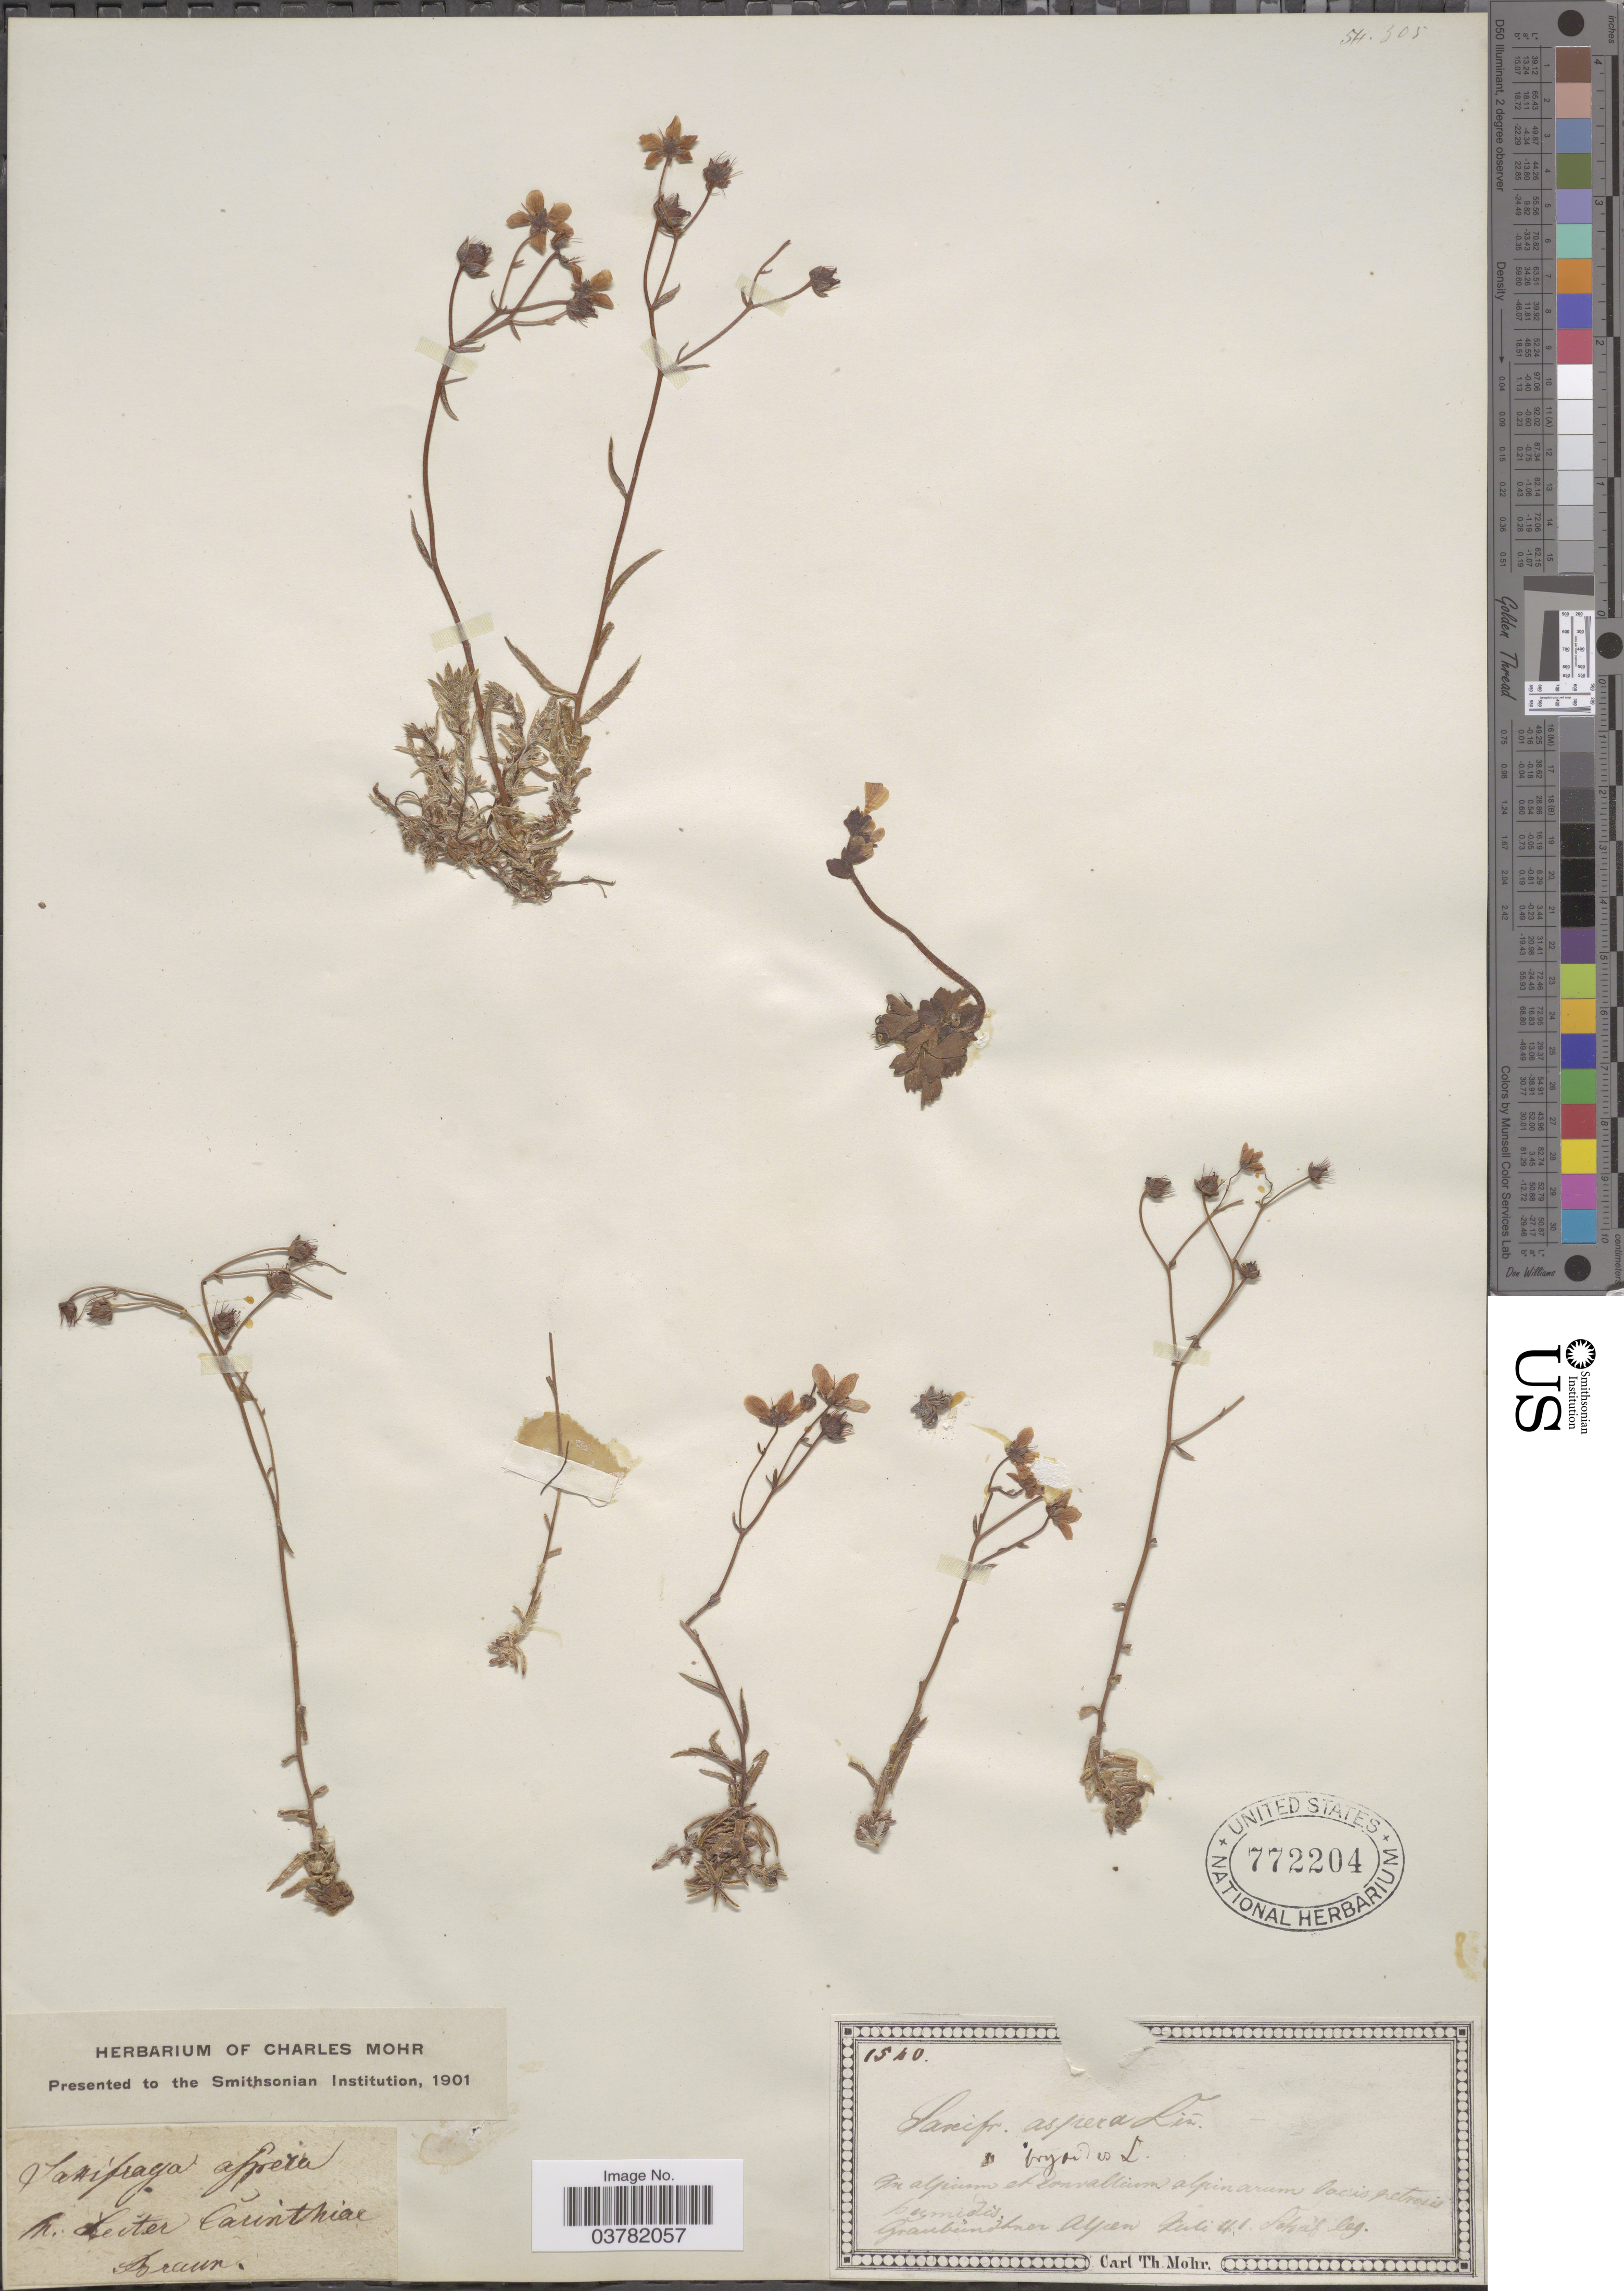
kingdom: Plantae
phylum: Tracheophyta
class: Magnoliopsida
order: Saxifragales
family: Saxifragaceae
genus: Saxifraga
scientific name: Saxifraga aspera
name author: L.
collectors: Braun, --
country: Austria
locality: Leiter Carinthia.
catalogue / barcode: US 772204